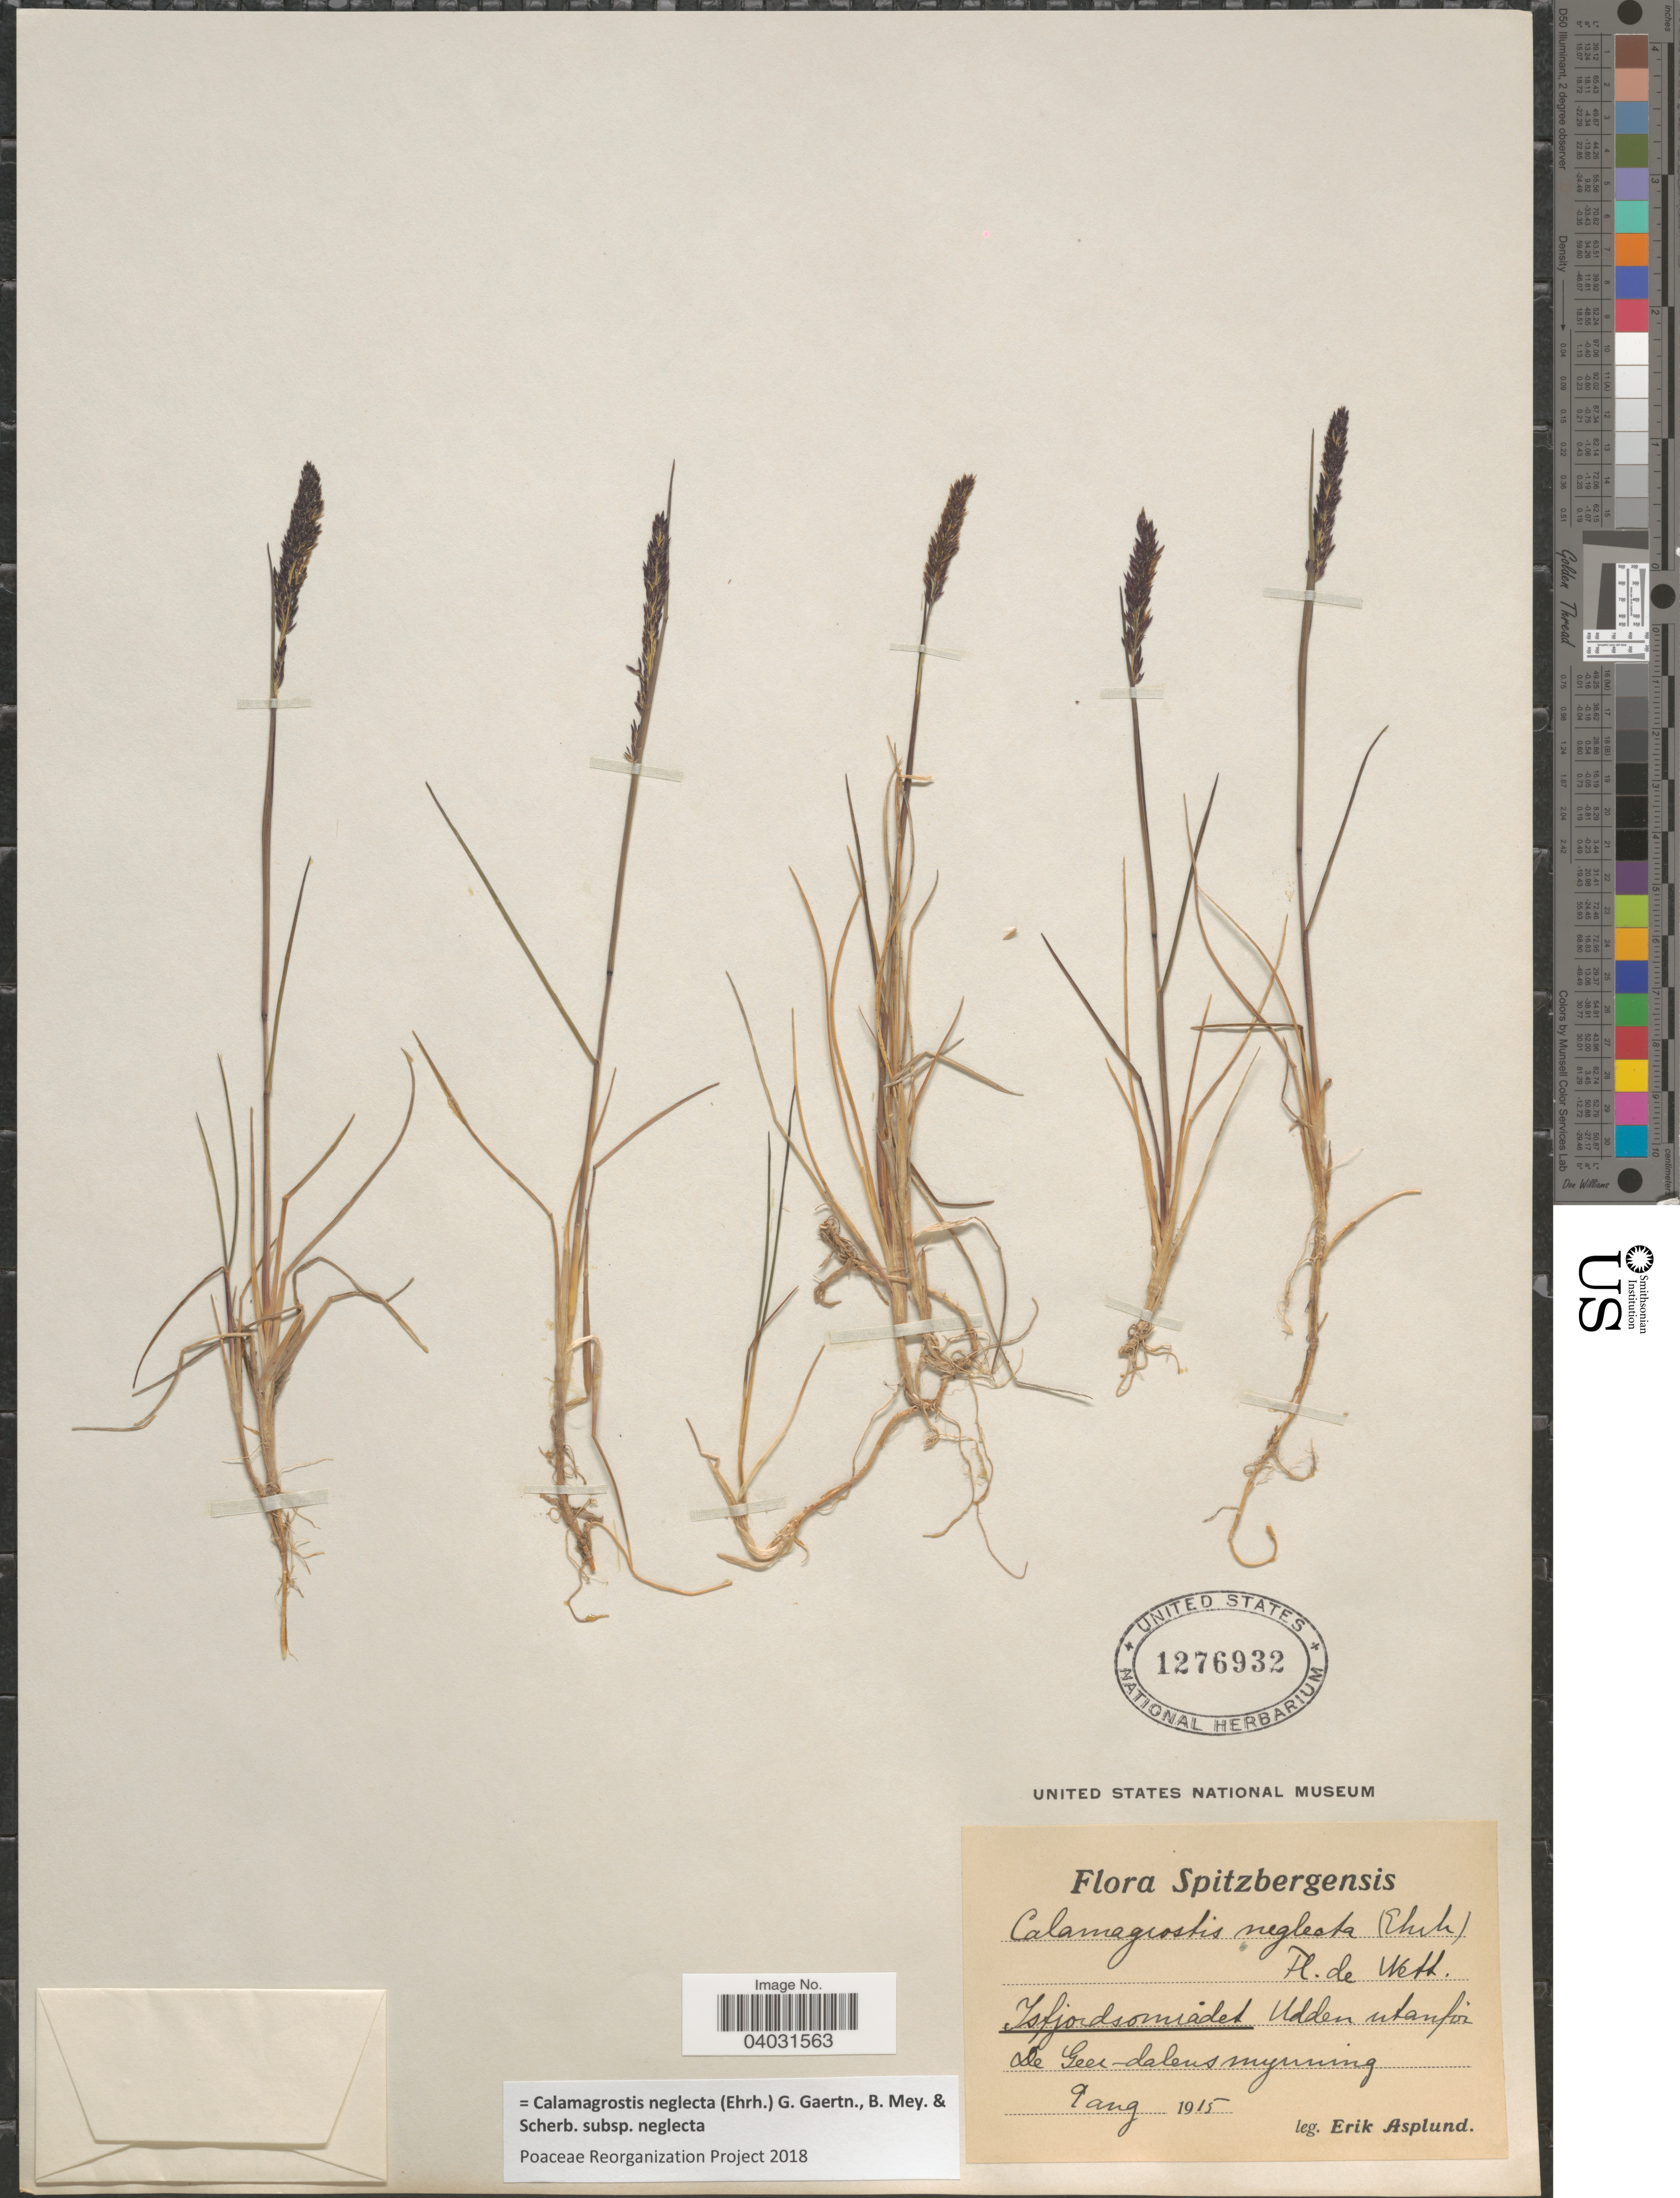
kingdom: Plantae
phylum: Tracheophyta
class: Liliopsida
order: Poales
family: Poaceae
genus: Calamagrostis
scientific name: Calamagrostis neglecta subsp. neglecta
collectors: E. Asplund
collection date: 1915-08-09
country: Norway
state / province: Svalbard and Jan Mayen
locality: Spitzbergensis. Isfjordsomiadet Udden utanfor De Geer-dalens mynning.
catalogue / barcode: US 1276932